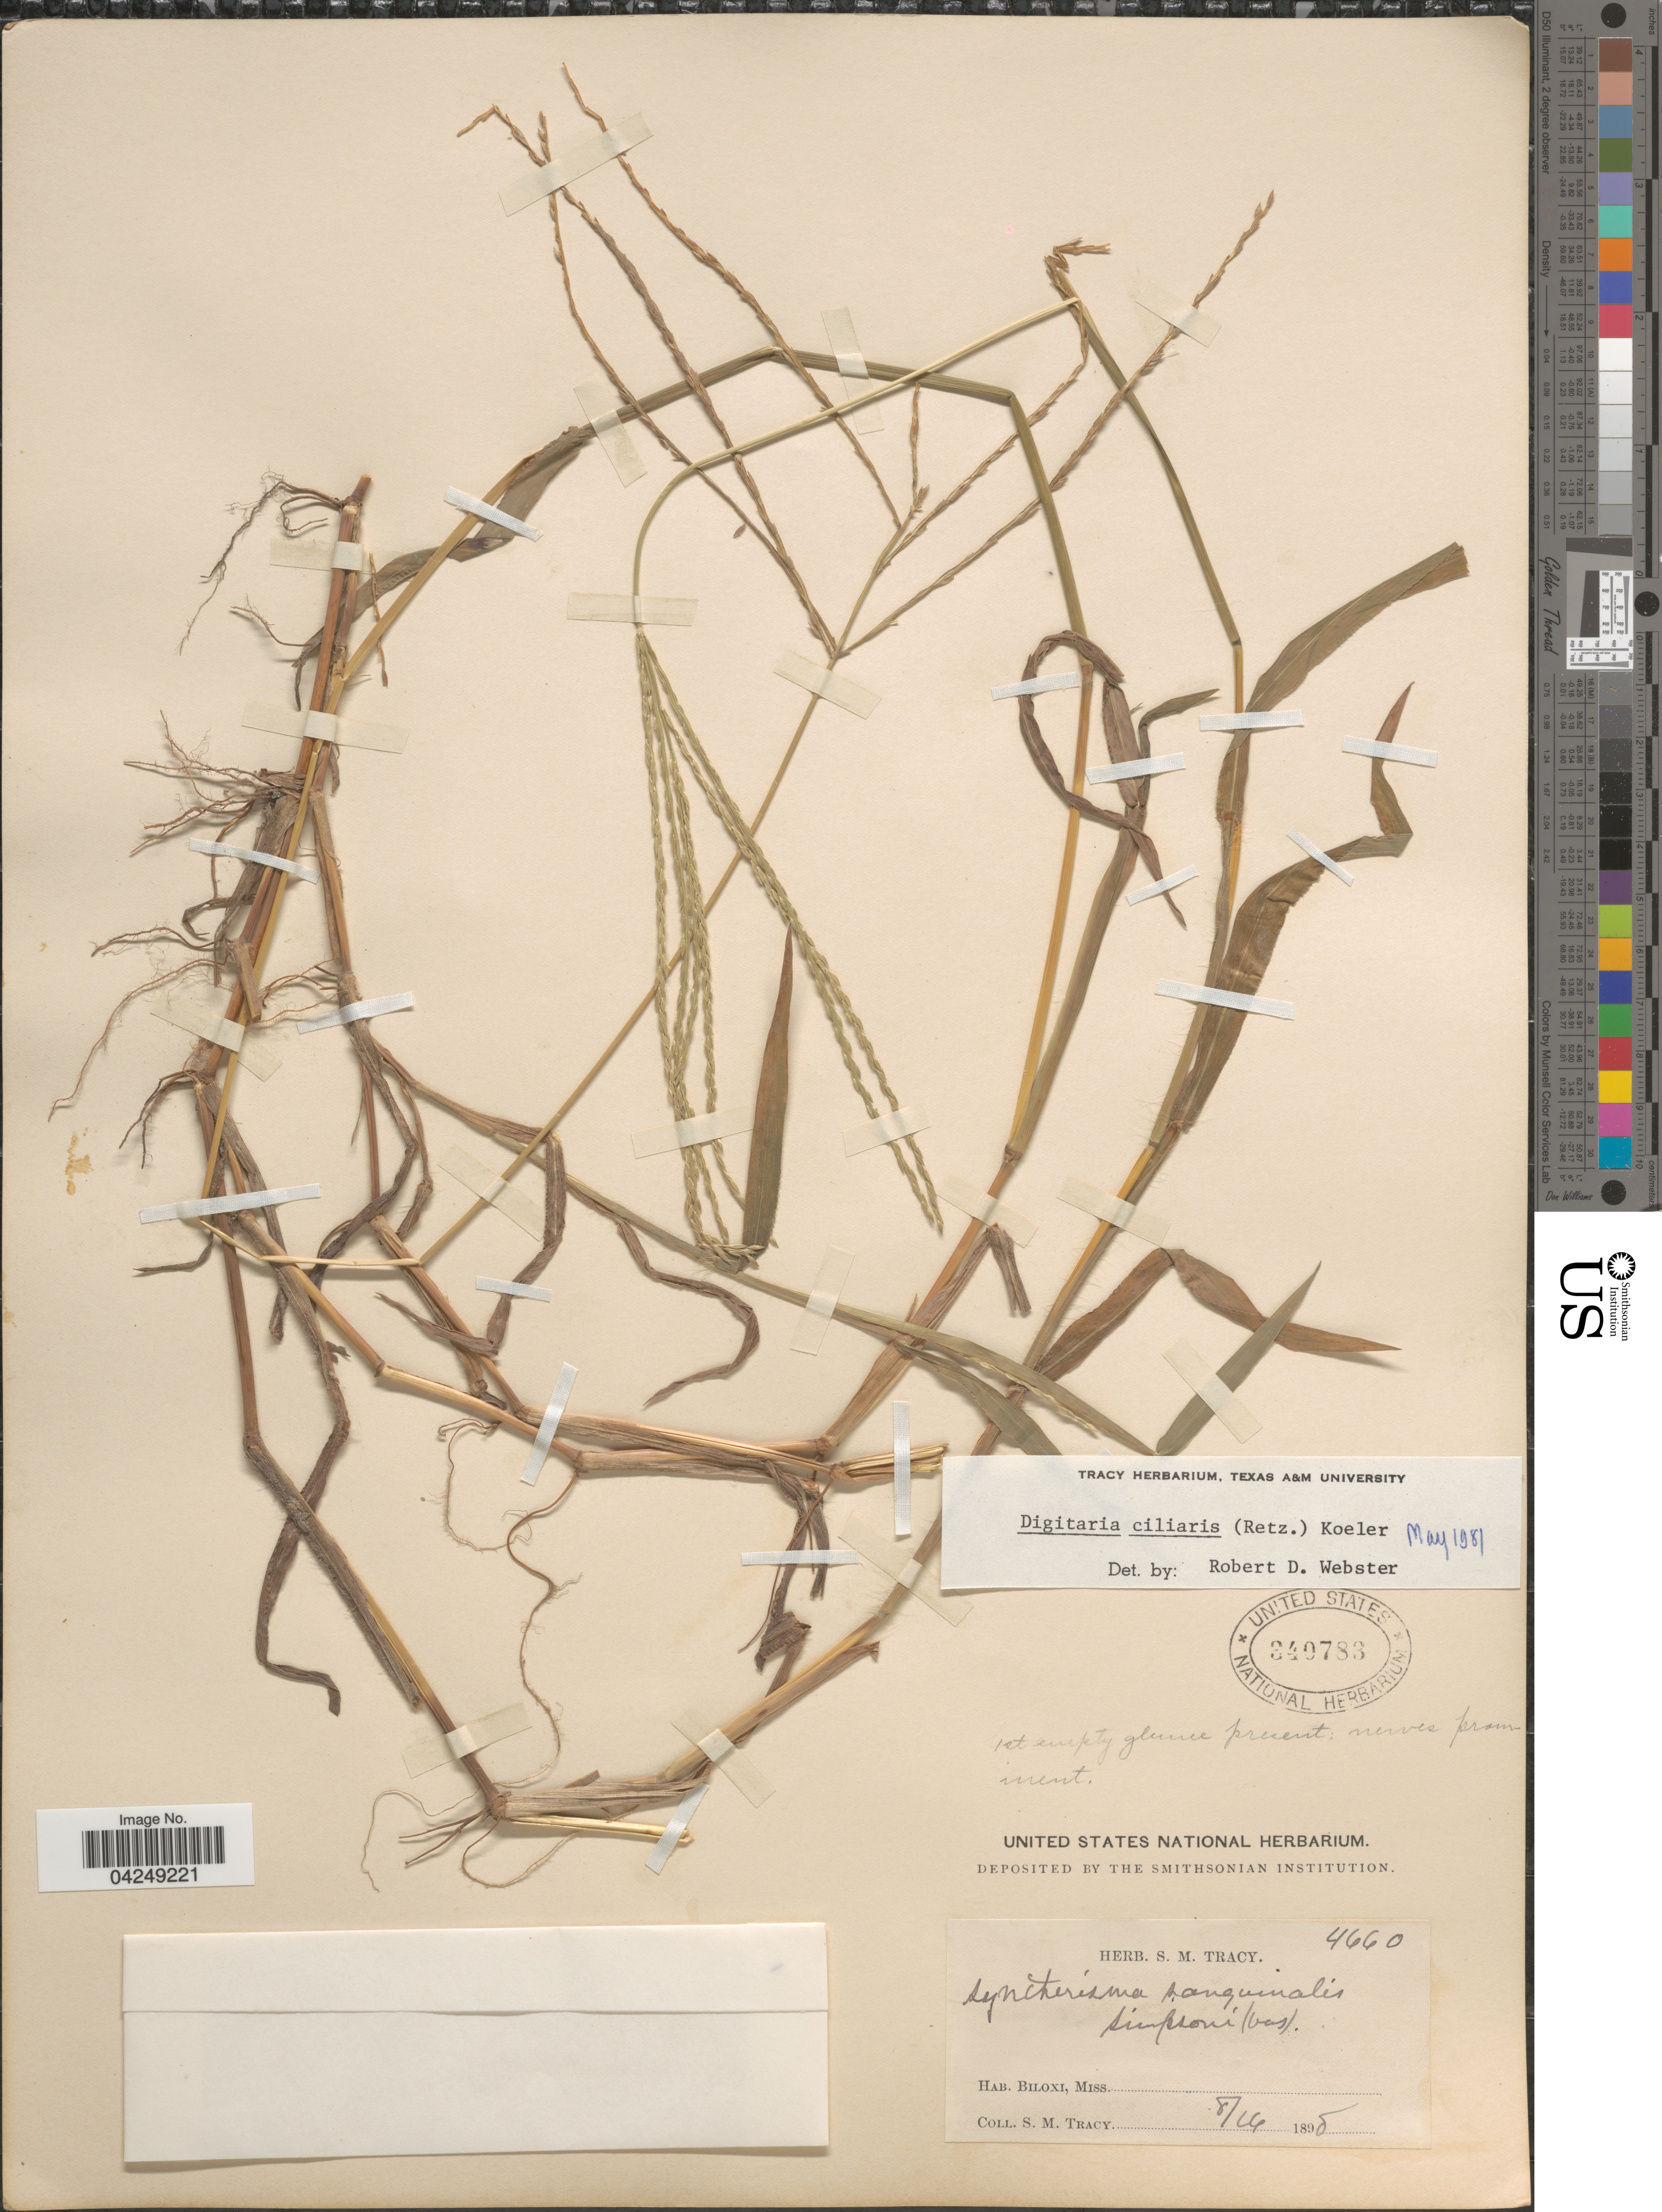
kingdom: Plantae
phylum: Tracheophyta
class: Liliopsida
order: Poales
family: Poaceae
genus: Digitaria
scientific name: Digitaria ciliaris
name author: (Retz.) Koeler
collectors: S. M. Tracy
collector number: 4660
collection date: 1898-08-24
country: United States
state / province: Mississippi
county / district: Harrison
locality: Biloxi.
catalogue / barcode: US 340783